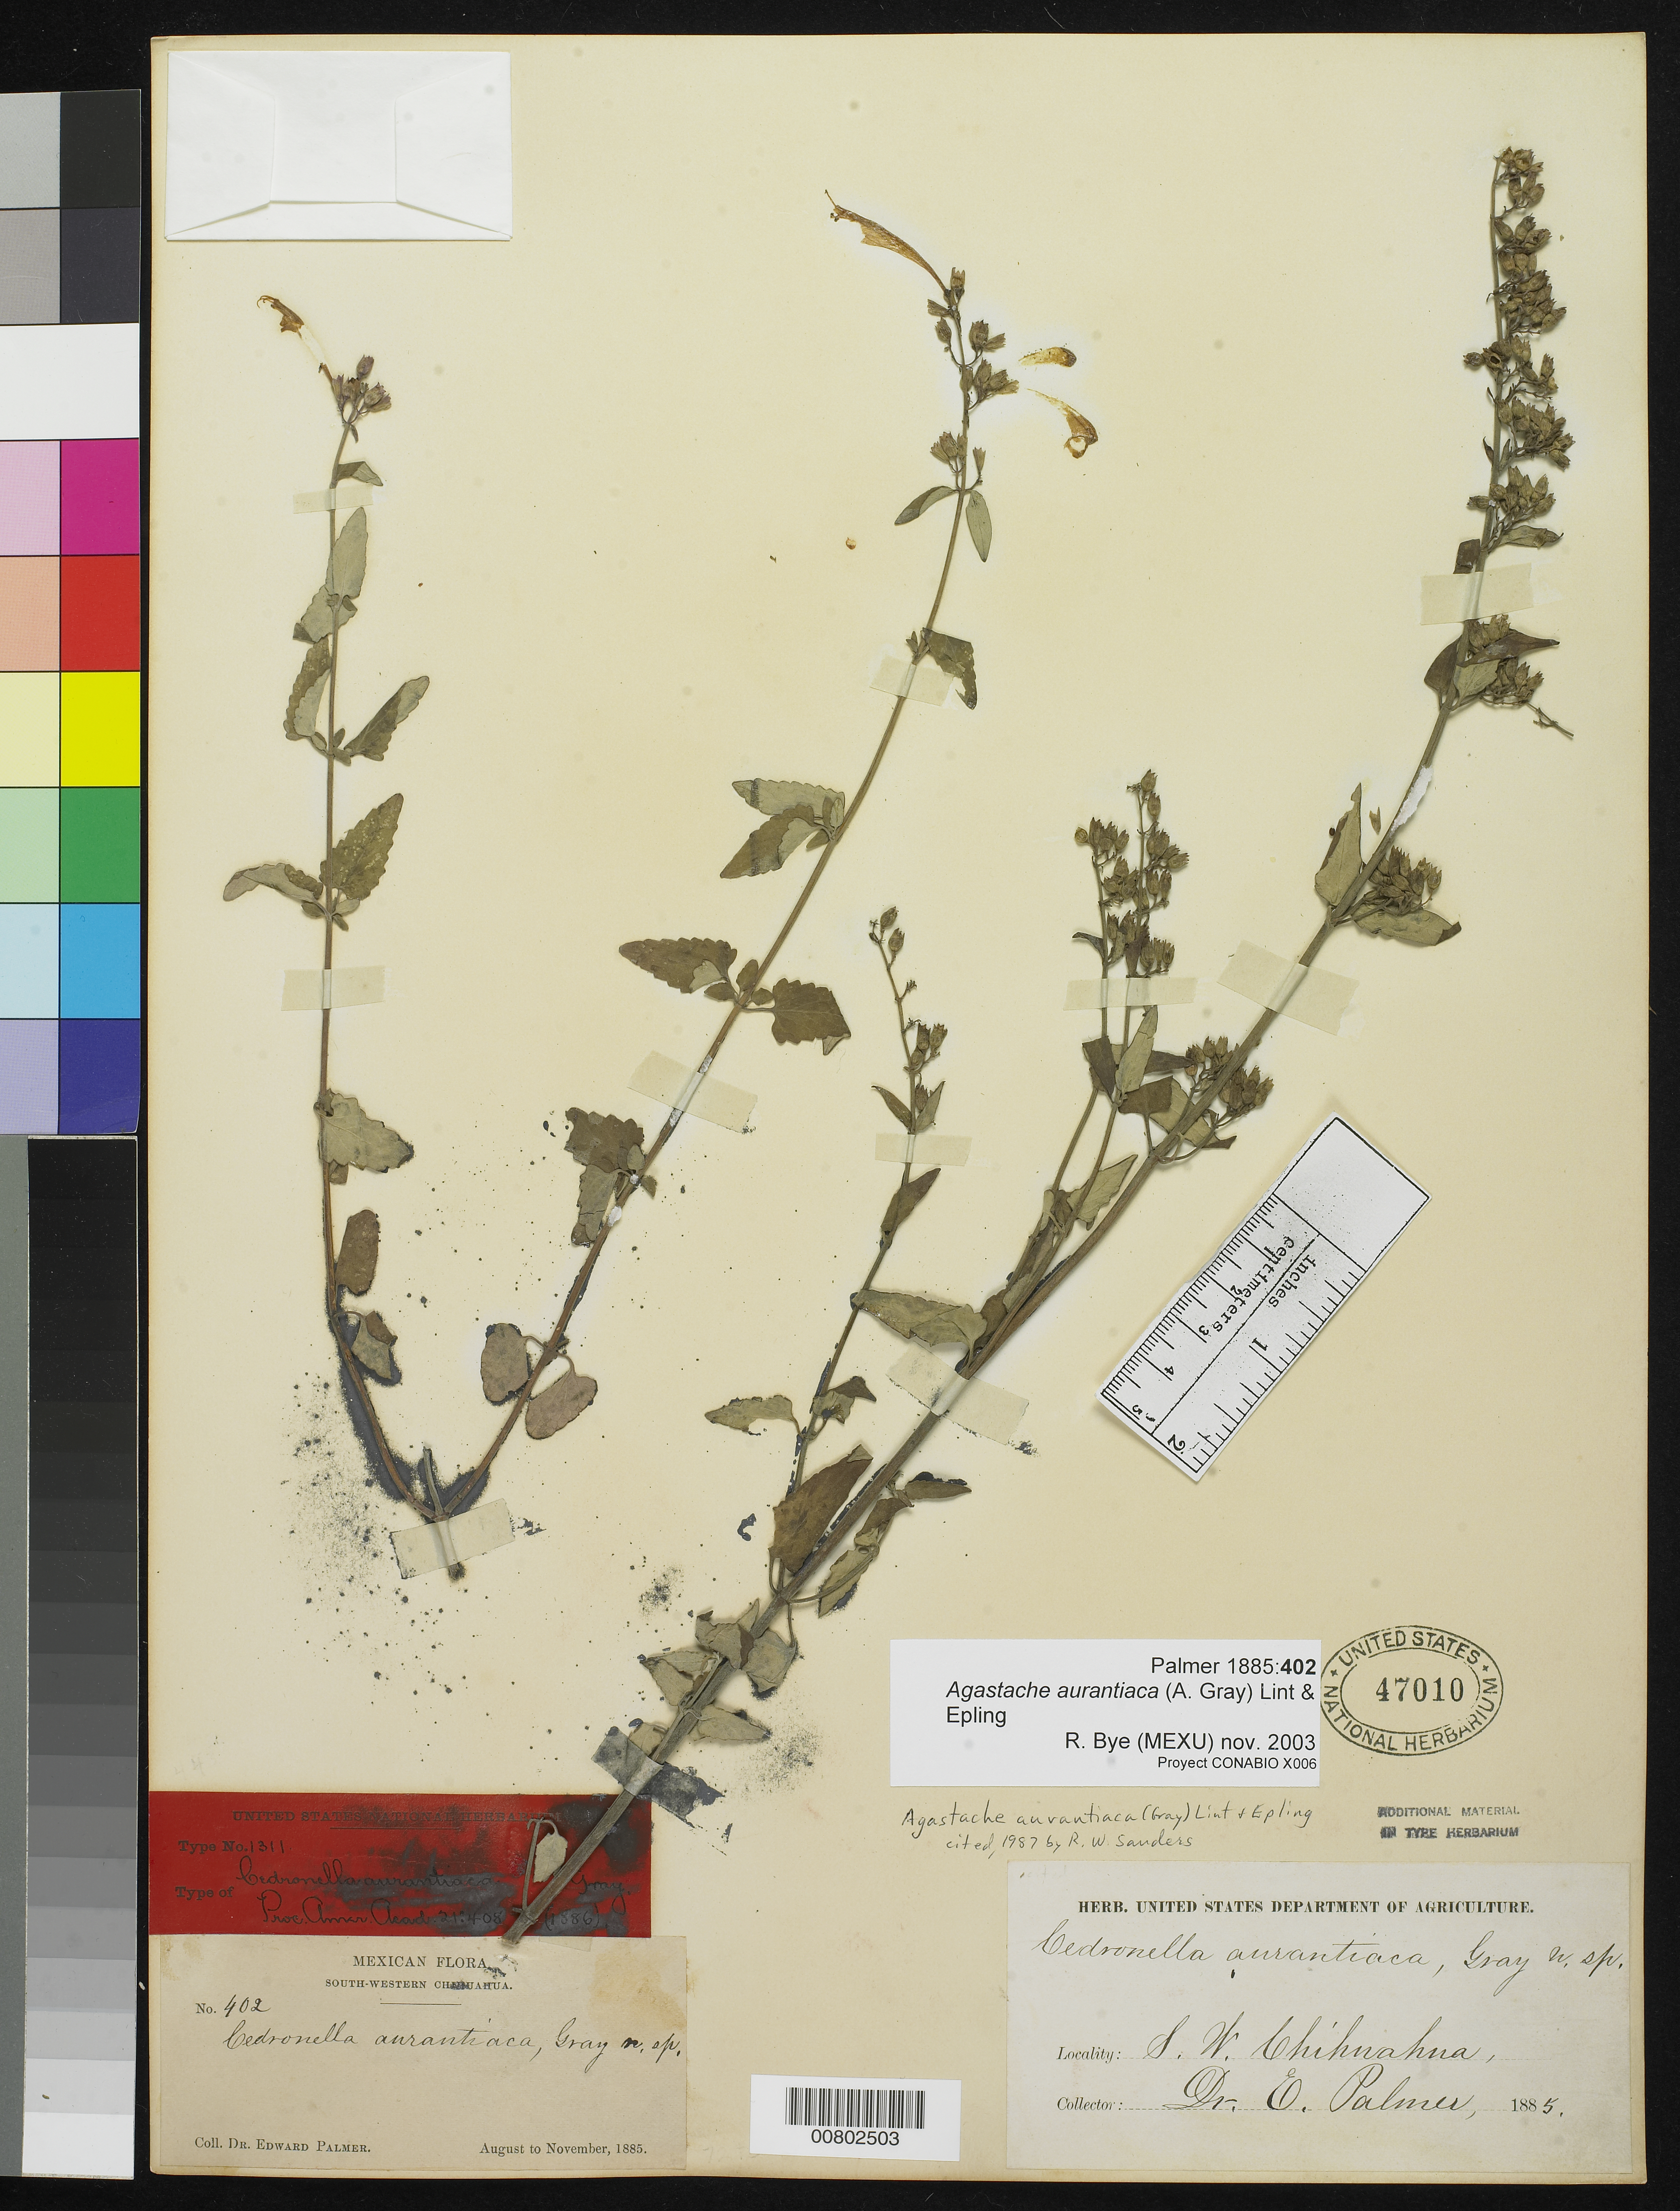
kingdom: Plantae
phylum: Tracheophyta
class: Magnoliopsida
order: Lamiales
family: Lamiaceae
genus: Agastache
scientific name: Agastache aurantiaca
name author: (A. Gray) Lint & Epling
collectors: E. Palmer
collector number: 402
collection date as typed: Aug 1885 to -- Nov 1885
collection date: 1885-08/1885-11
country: Mexico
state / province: Chihuahua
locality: SW Chihuahua.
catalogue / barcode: US 47010